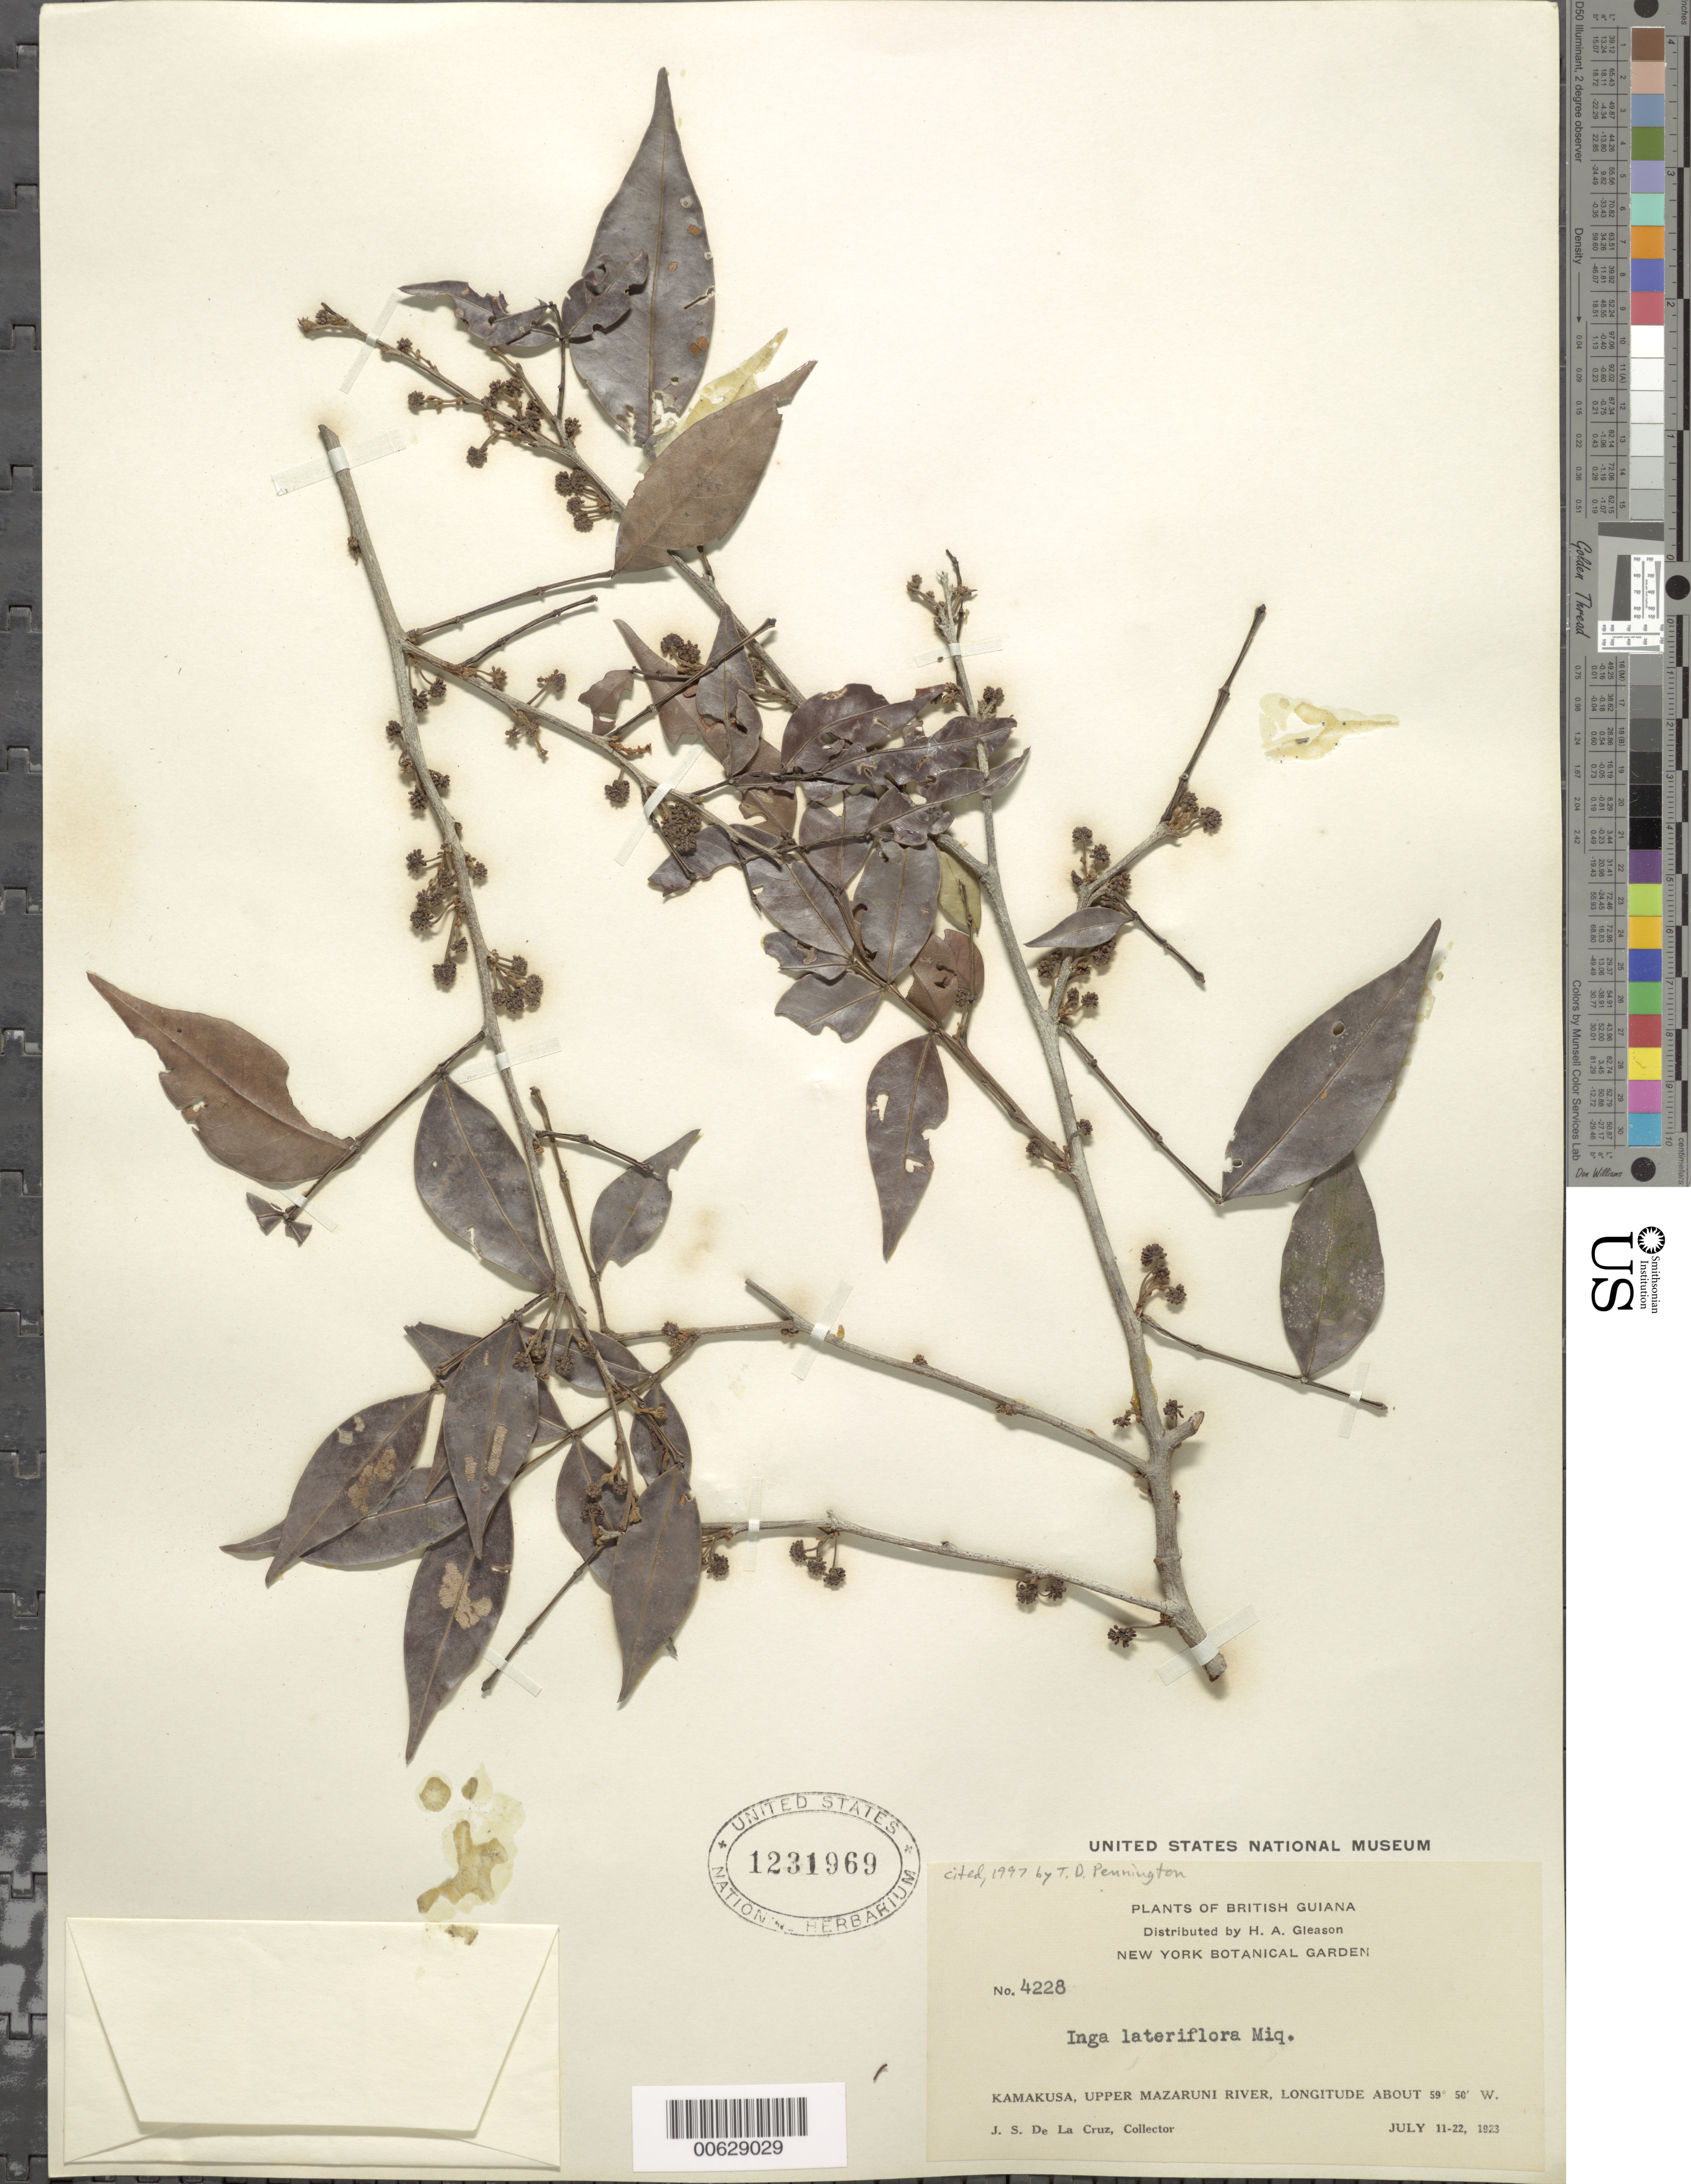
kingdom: Plantae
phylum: Tracheophyta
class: Magnoliopsida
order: Fabales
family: Fabaceae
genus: Inga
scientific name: Inga lateriflora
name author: Miq.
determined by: Pennington, T. D., (K)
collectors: J. S. de la Cruz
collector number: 4228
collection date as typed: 11-Jul-23 to 22-Jul-23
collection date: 1923-07-11/1923-07-22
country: Guyana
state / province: Cuyuni-Mazaruni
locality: Kamakusa, Upper Mazaruni R.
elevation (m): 100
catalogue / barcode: US 1231969